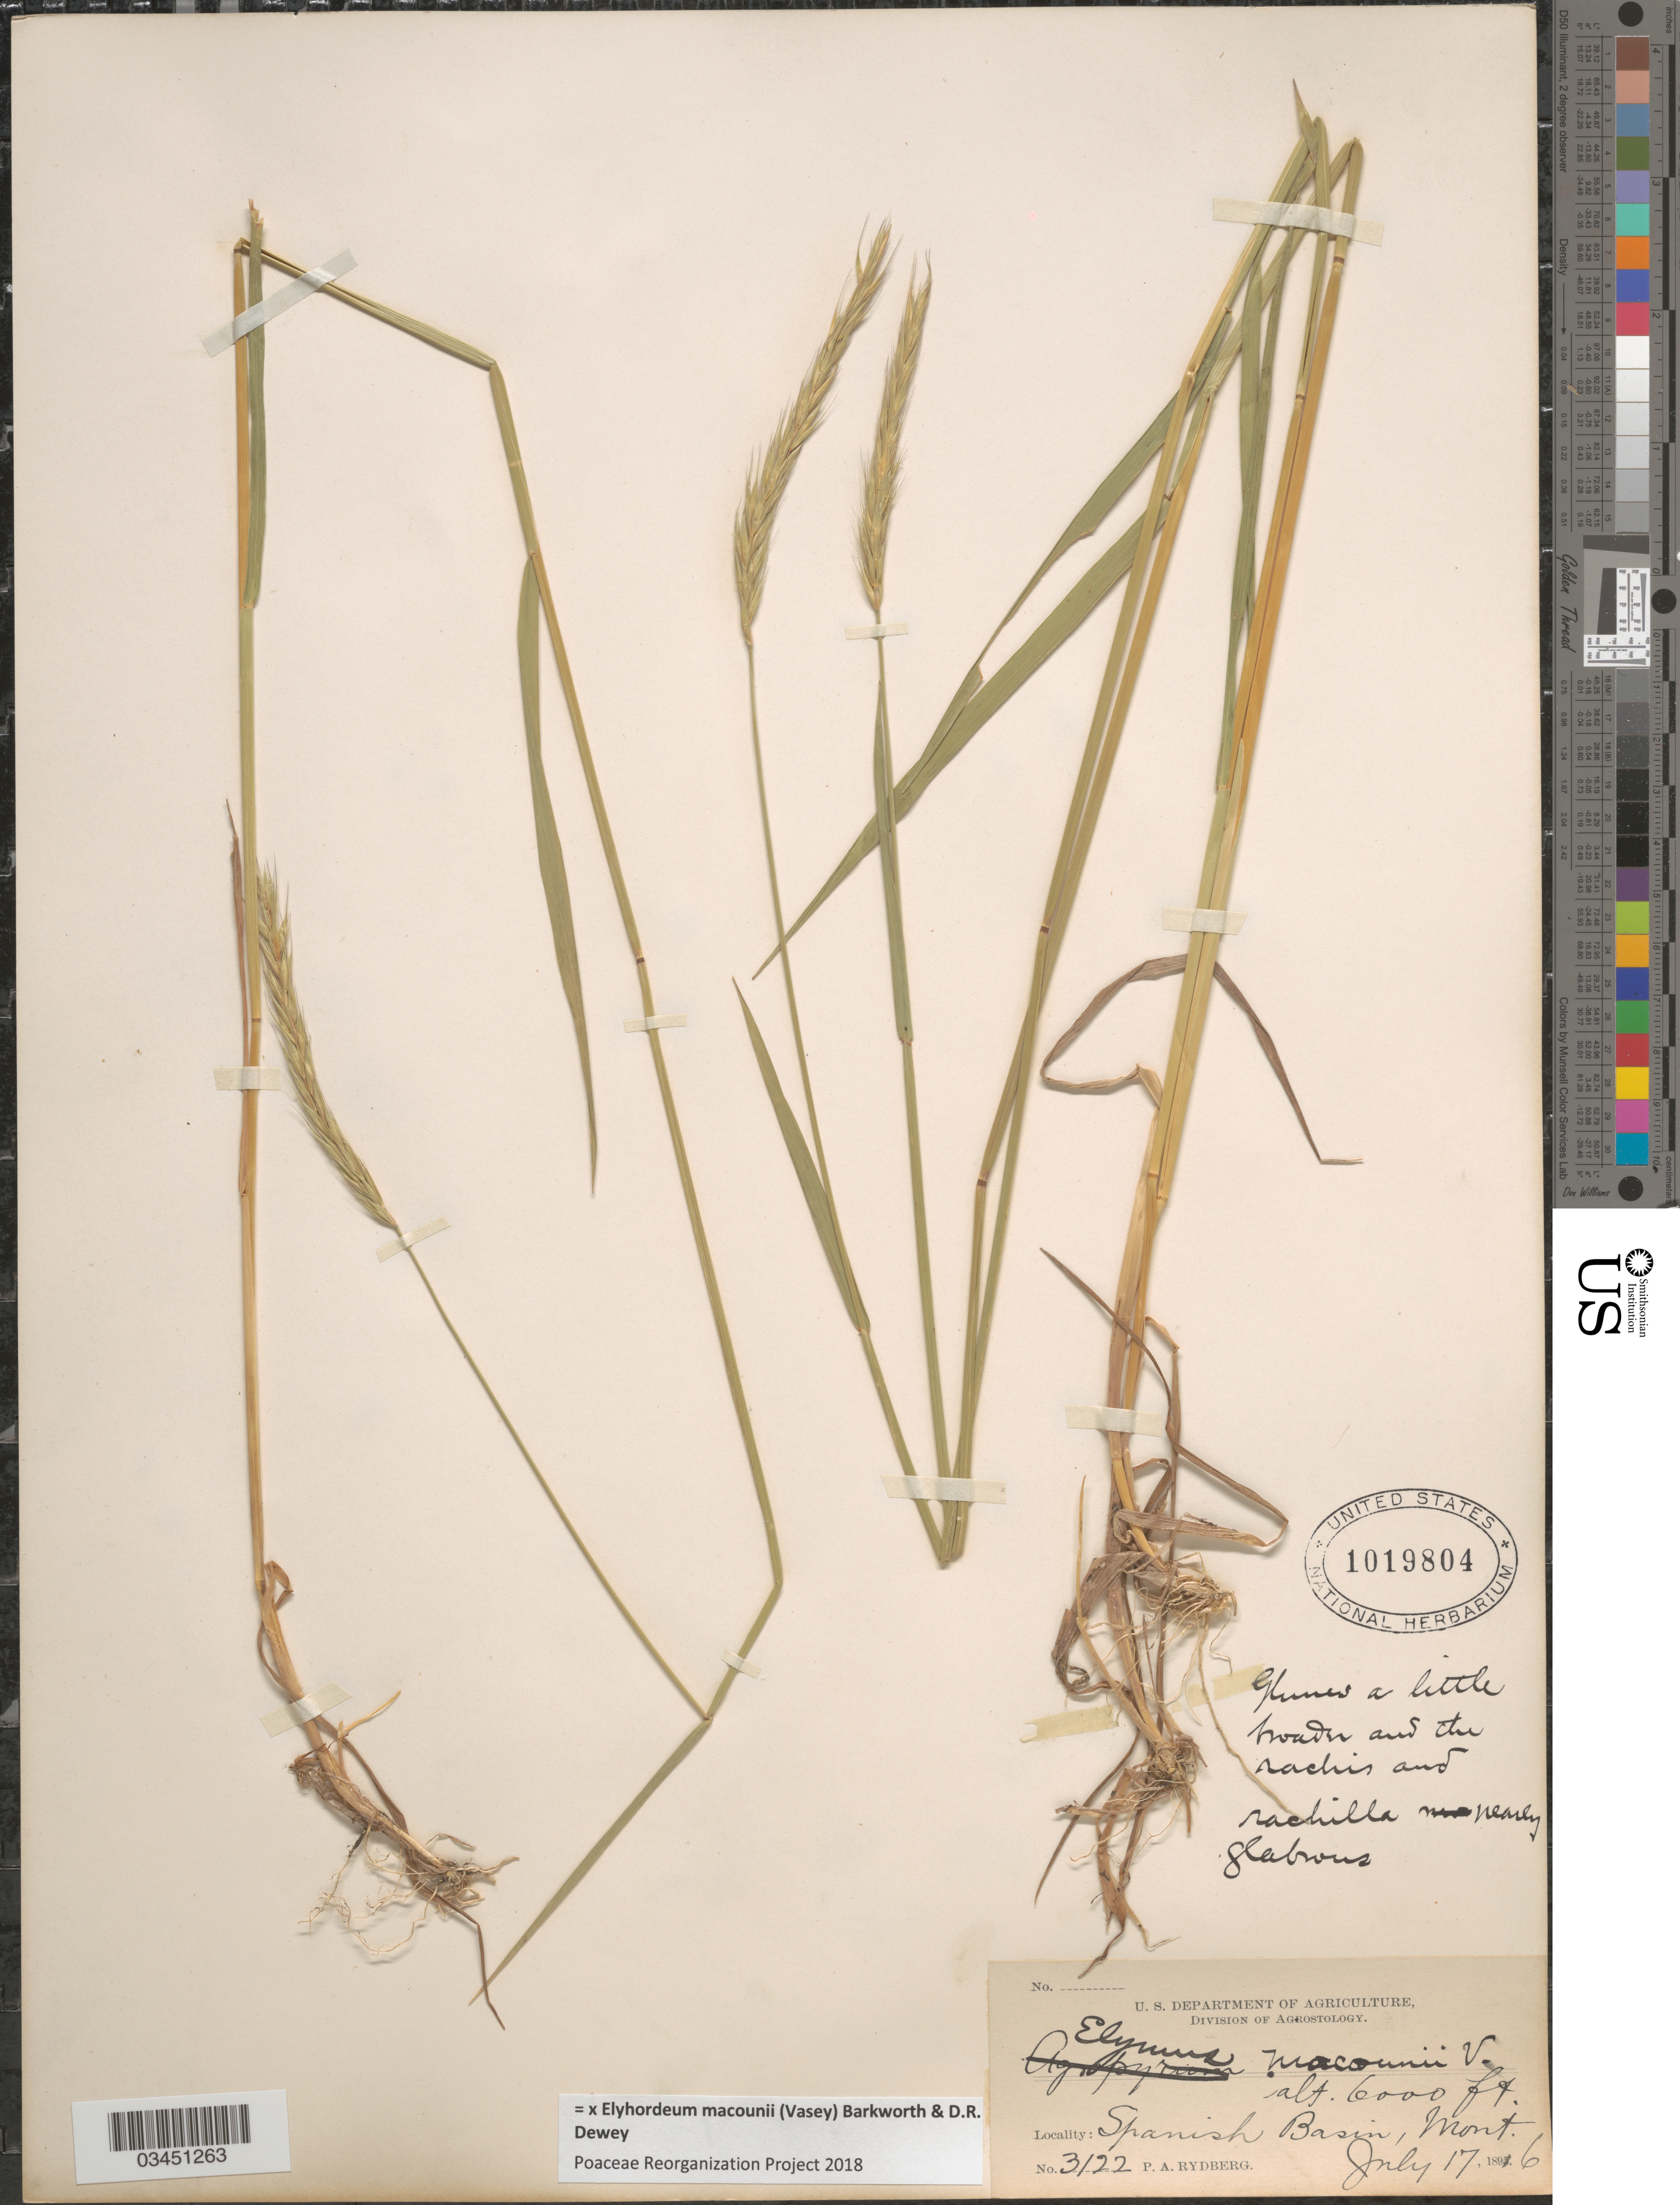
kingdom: Plantae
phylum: Tracheophyta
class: Liliopsida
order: Poales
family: Poaceae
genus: Elyhordeum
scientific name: x Elyhordeum macounii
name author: (Vasey) Barkworth & Dewey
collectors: P. A. Rydberg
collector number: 3122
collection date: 1896-07-17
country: United States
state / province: Montana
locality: Spanish Basin.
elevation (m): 1829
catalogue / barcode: US 1019804